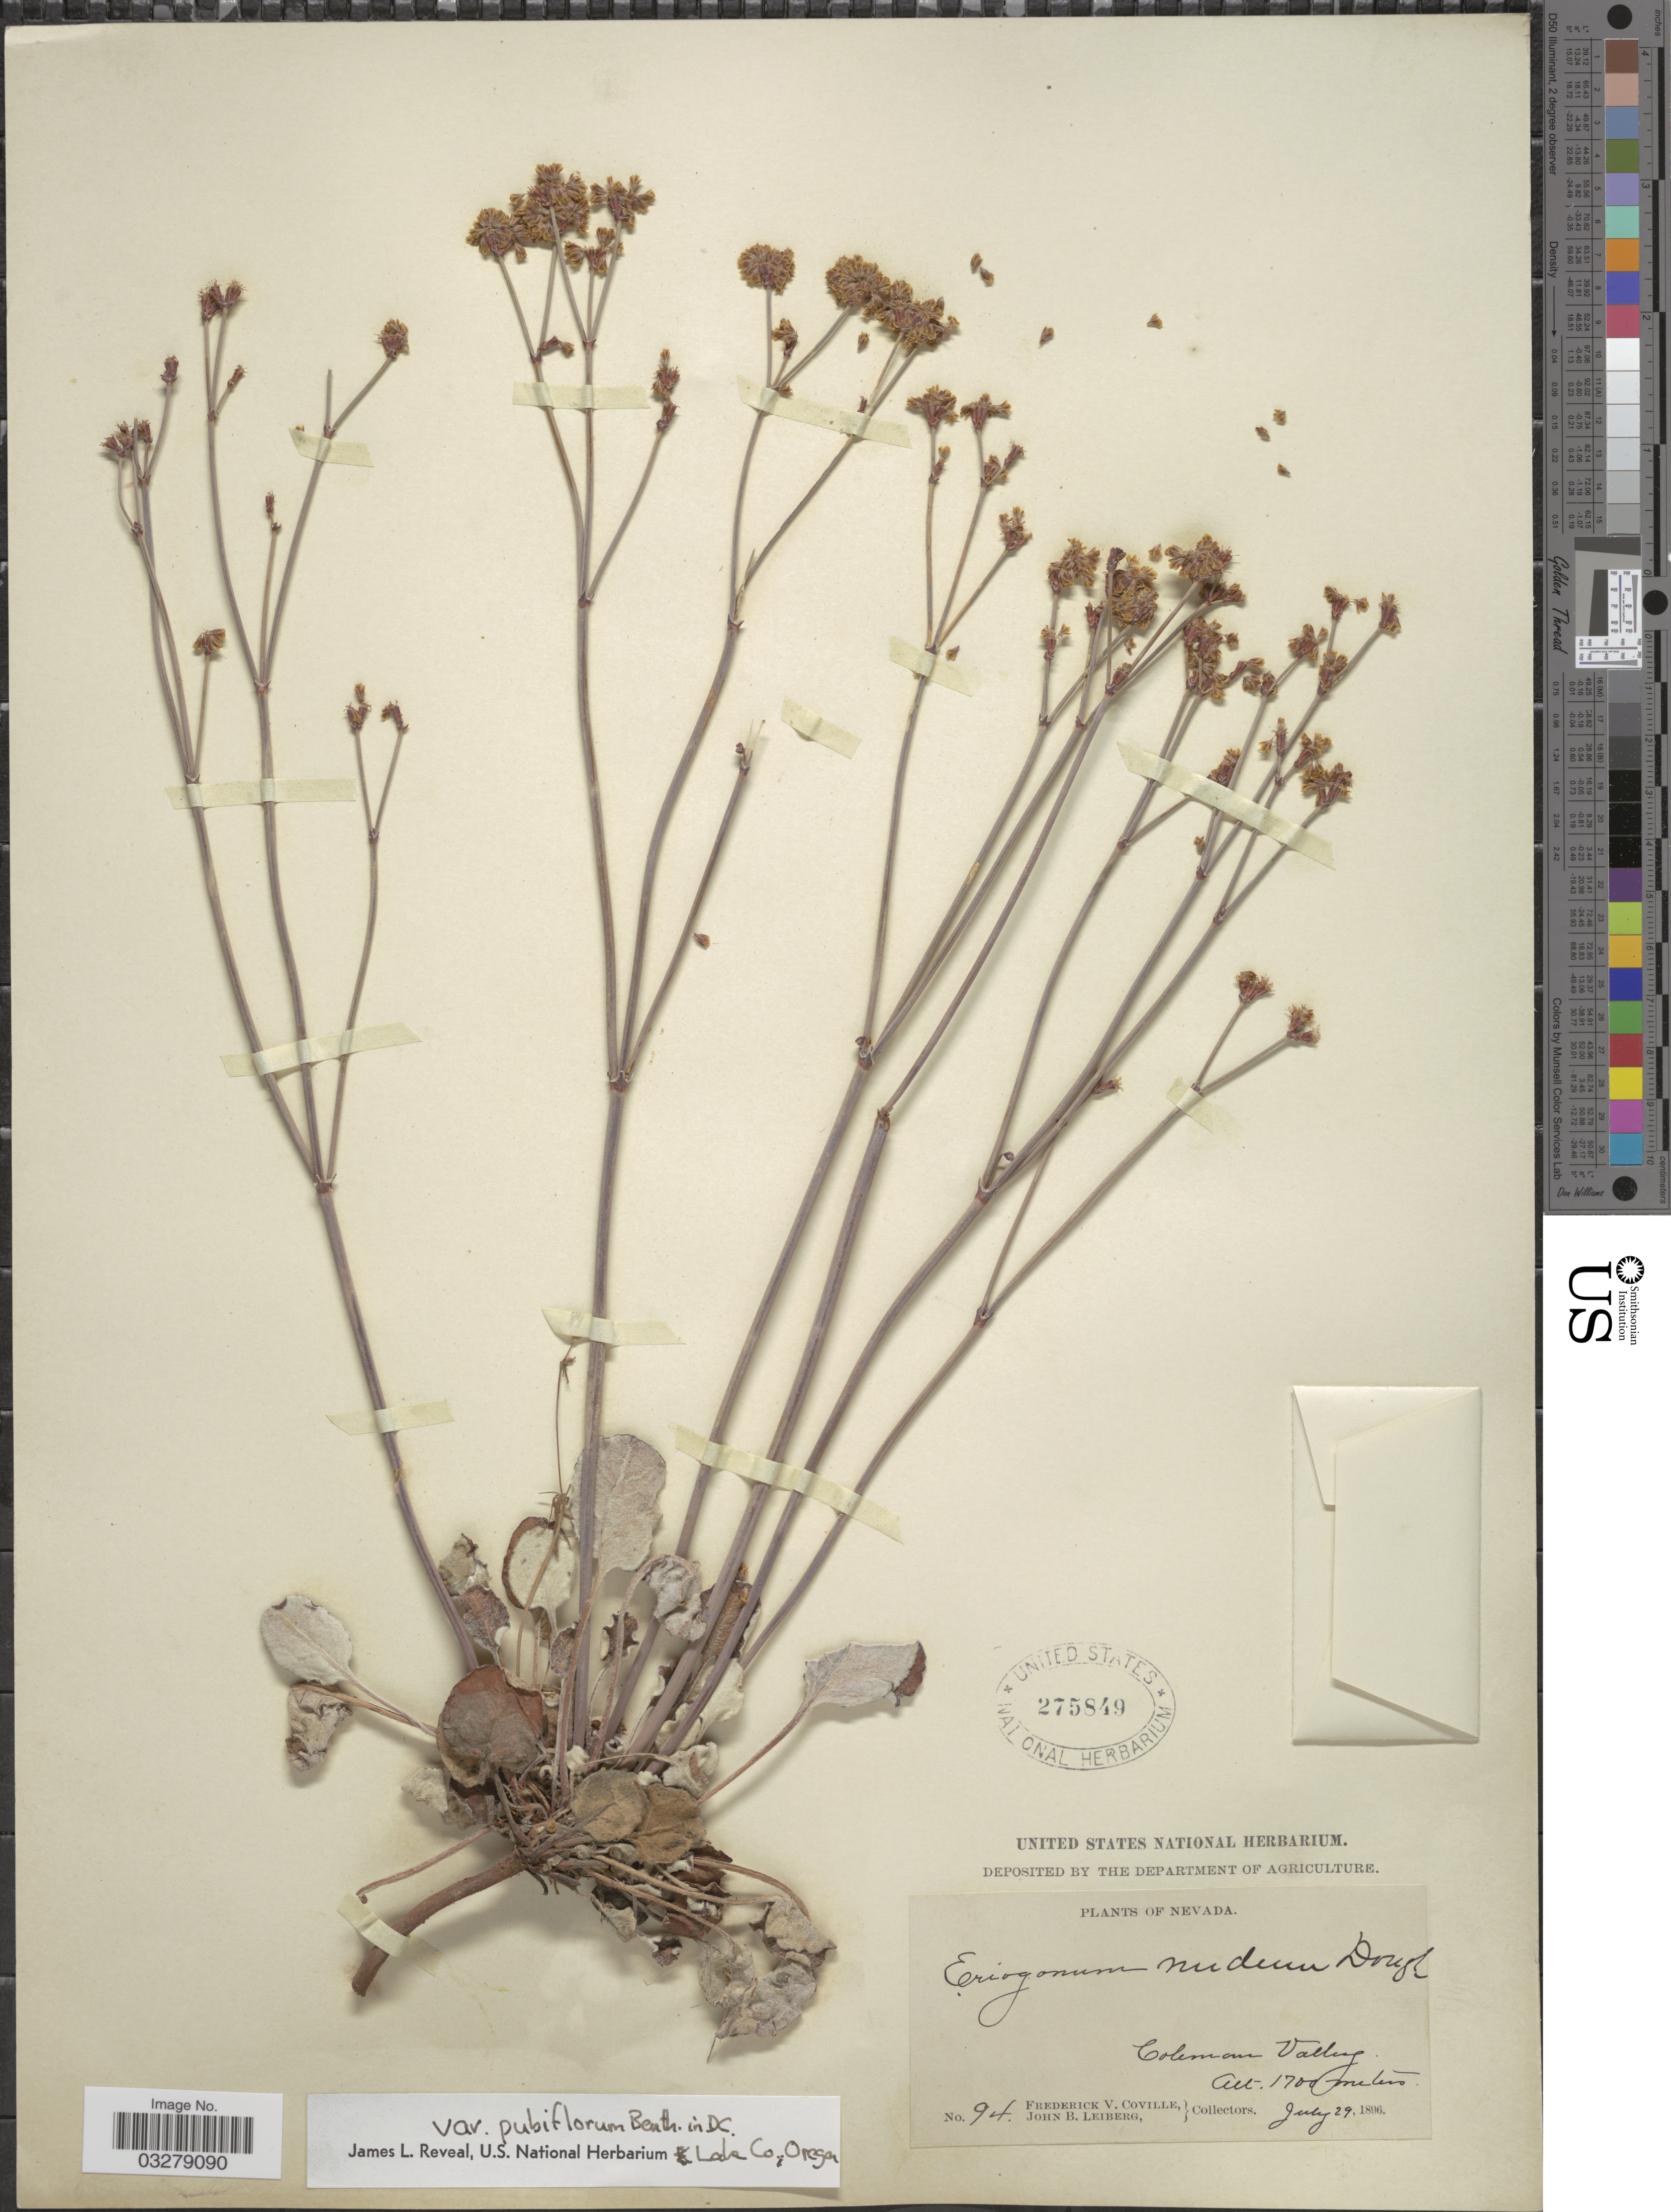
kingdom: Plantae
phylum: Tracheophyta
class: Magnoliopsida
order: Caryophyllales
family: Polygonaceae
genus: Eriogonum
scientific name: Eriogonum nudum var. pubiflorum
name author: Benth. in DC.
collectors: F. V. Coville & J. B. Leiberg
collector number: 94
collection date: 1896-07-29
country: United States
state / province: Nevada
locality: Coleman Valley.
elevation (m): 1700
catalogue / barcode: US 275849